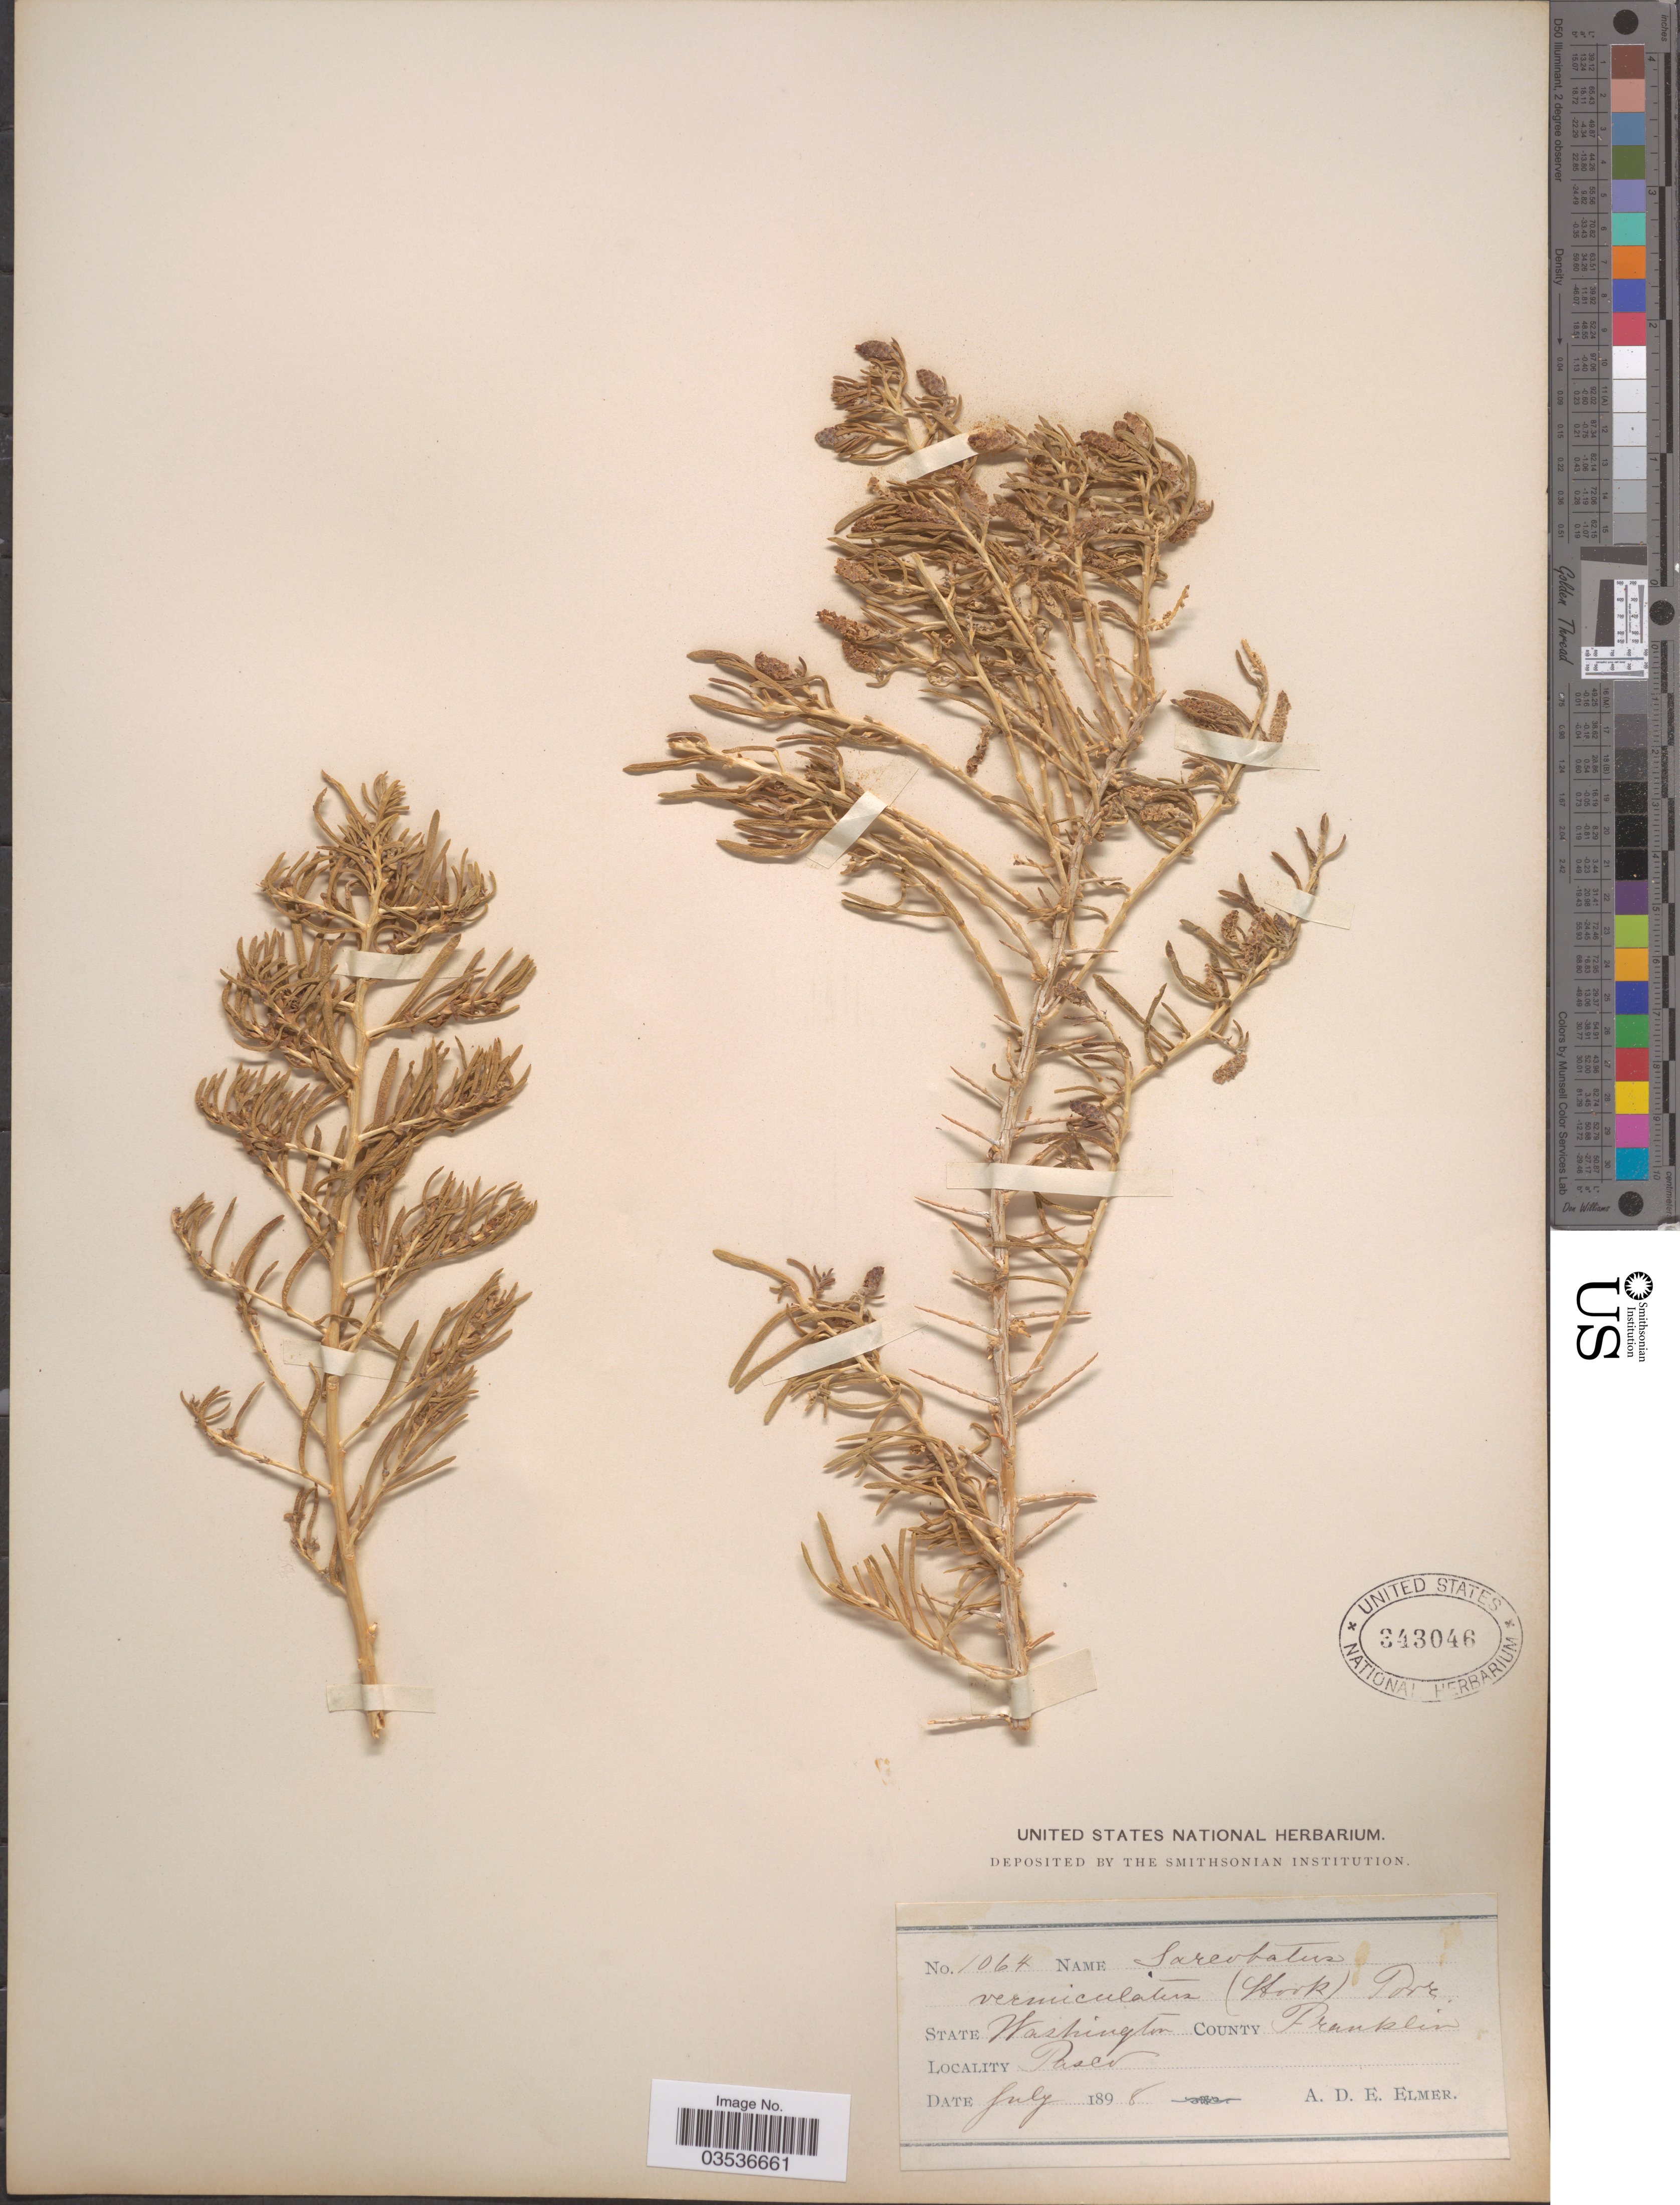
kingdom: Plantae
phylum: Tracheophyta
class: Magnoliopsida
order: Caryophyllales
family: Sarcobataceae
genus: Sarcobatus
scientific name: Sarcobatus vermiculatus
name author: (Hook.) Torr.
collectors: A. D. E. Elmer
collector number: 1064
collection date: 1898-07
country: United States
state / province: Washington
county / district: Franklin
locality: County Franklin. Pasco.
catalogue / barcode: US 343046